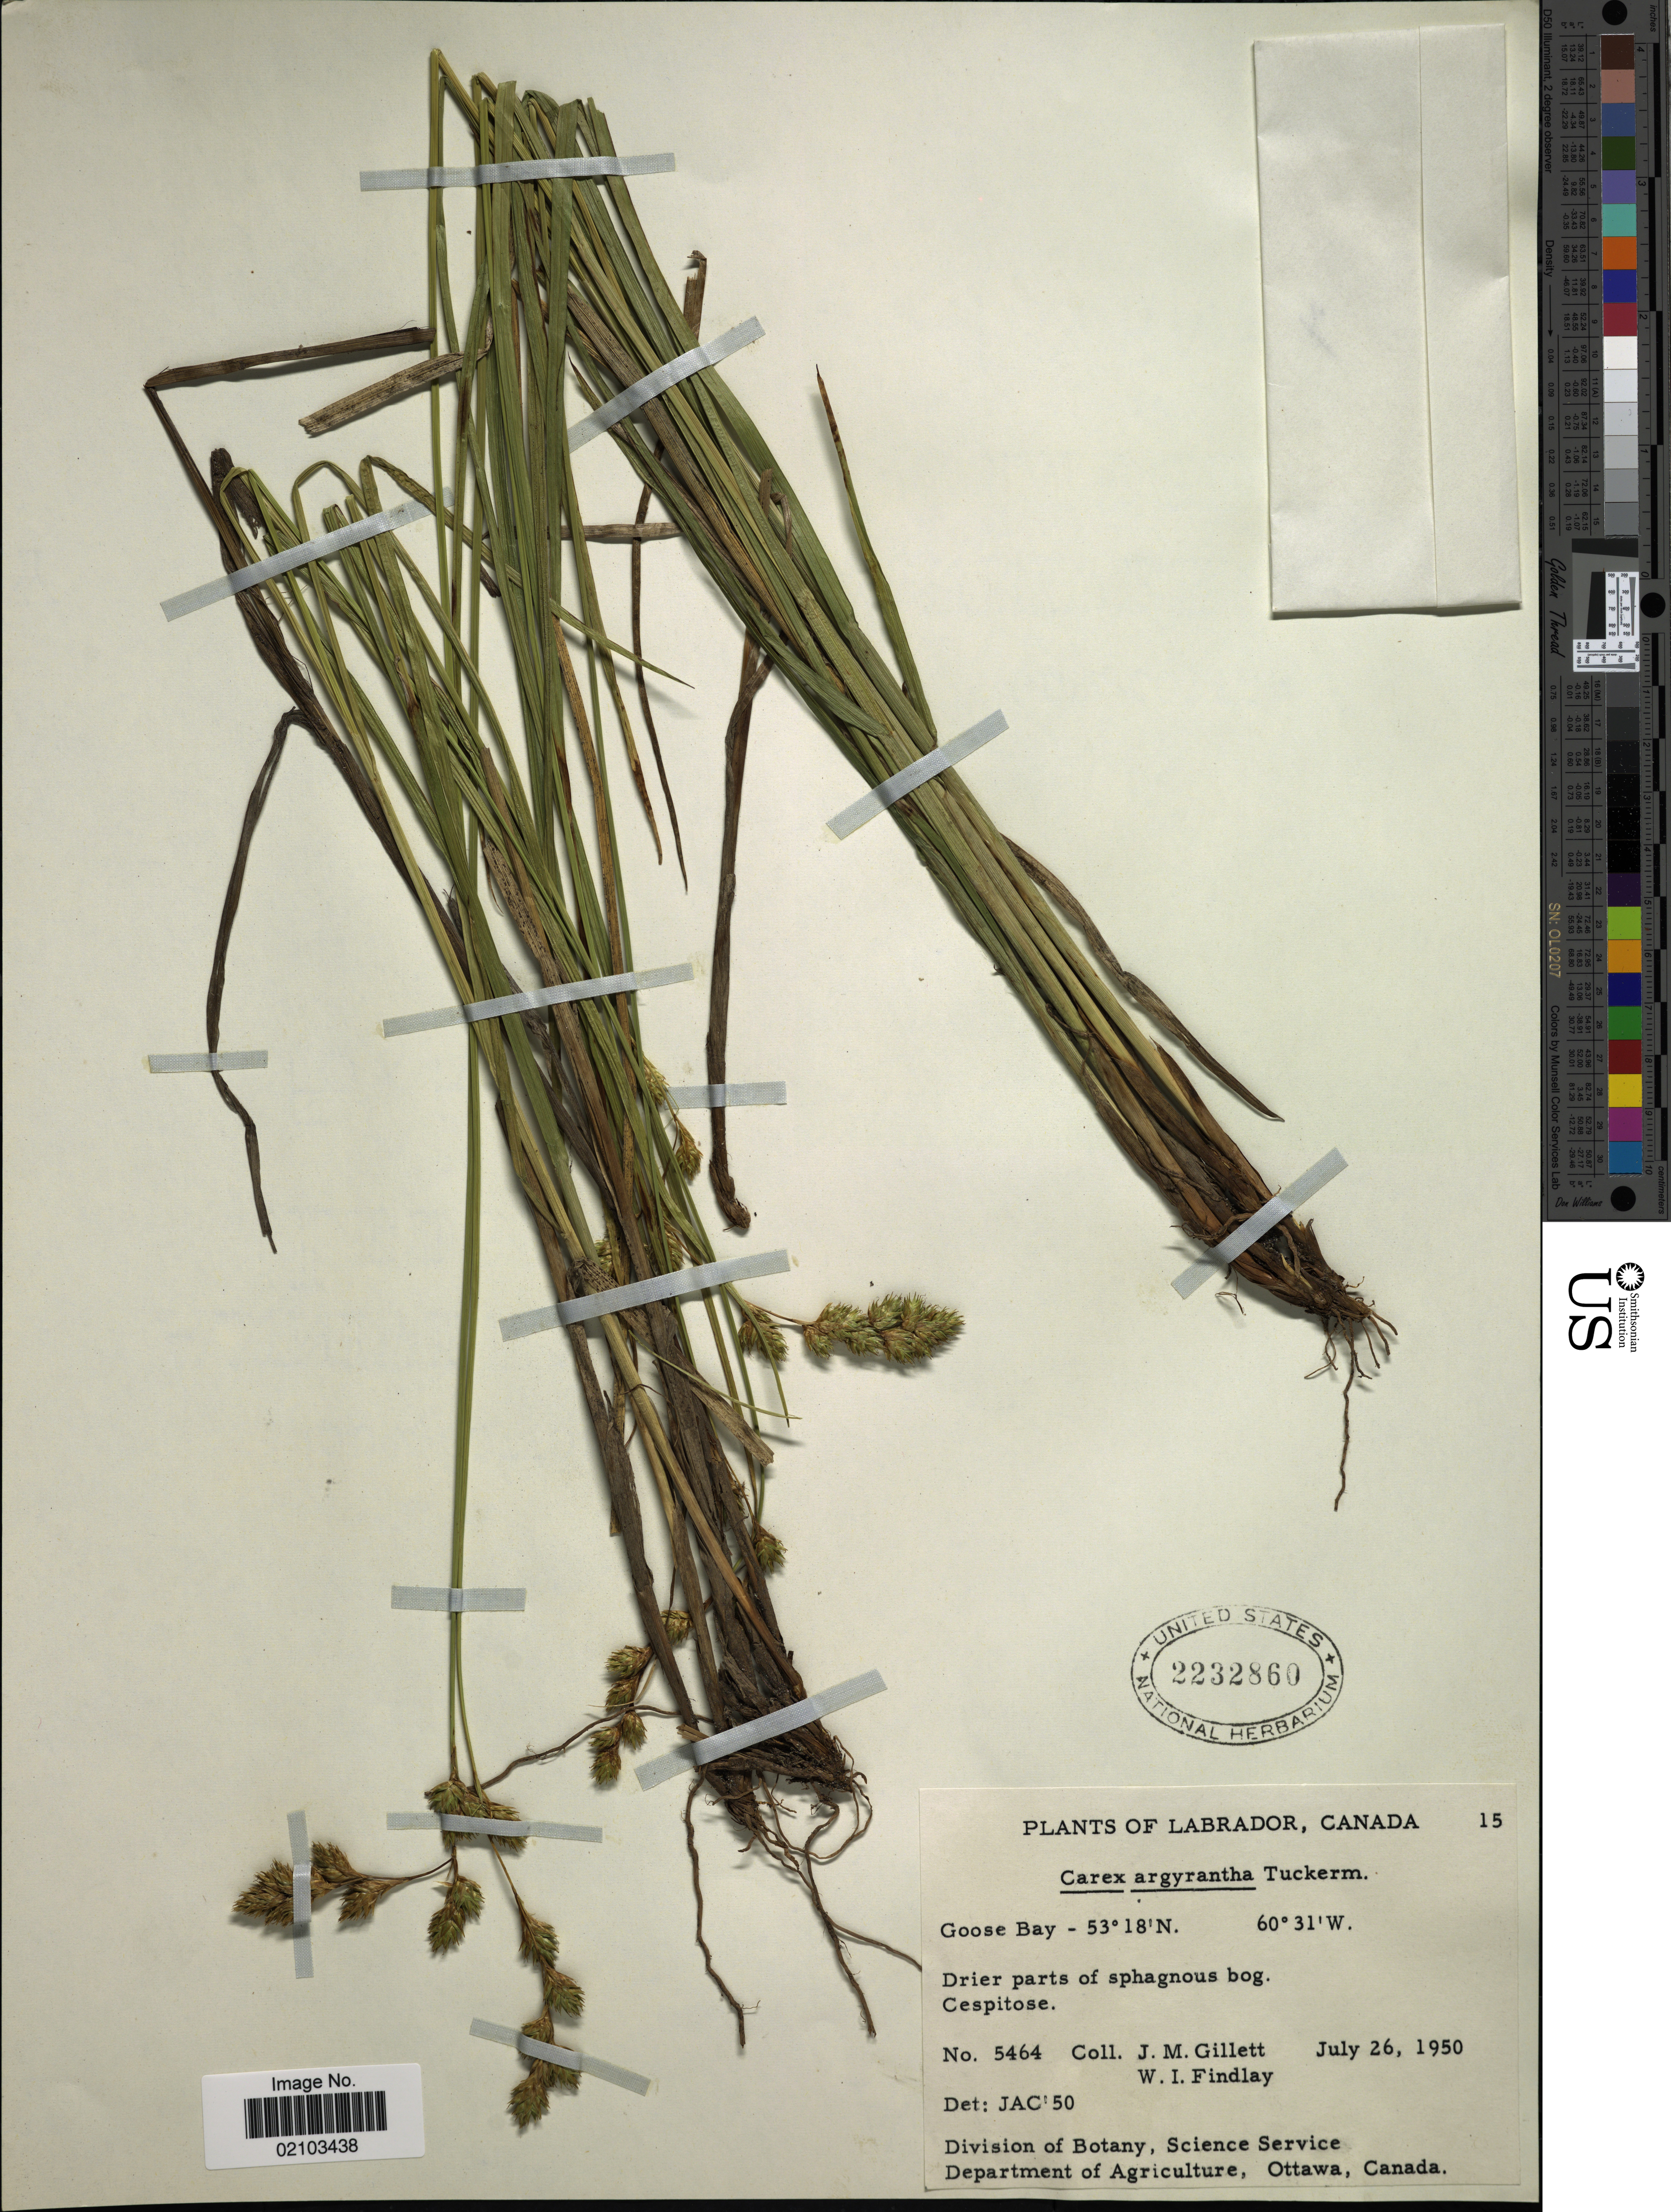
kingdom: Plantae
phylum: Tracheophyta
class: Liliopsida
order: Poales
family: Cyperaceae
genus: Carex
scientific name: Carex argyrantha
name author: Tuck. ex Boott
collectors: J. M. Gillett & W. Findlay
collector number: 5464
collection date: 1950-07-26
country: Canada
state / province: Newfoundland and Labrador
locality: Labrador, Goose Bay.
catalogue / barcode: US 2232860